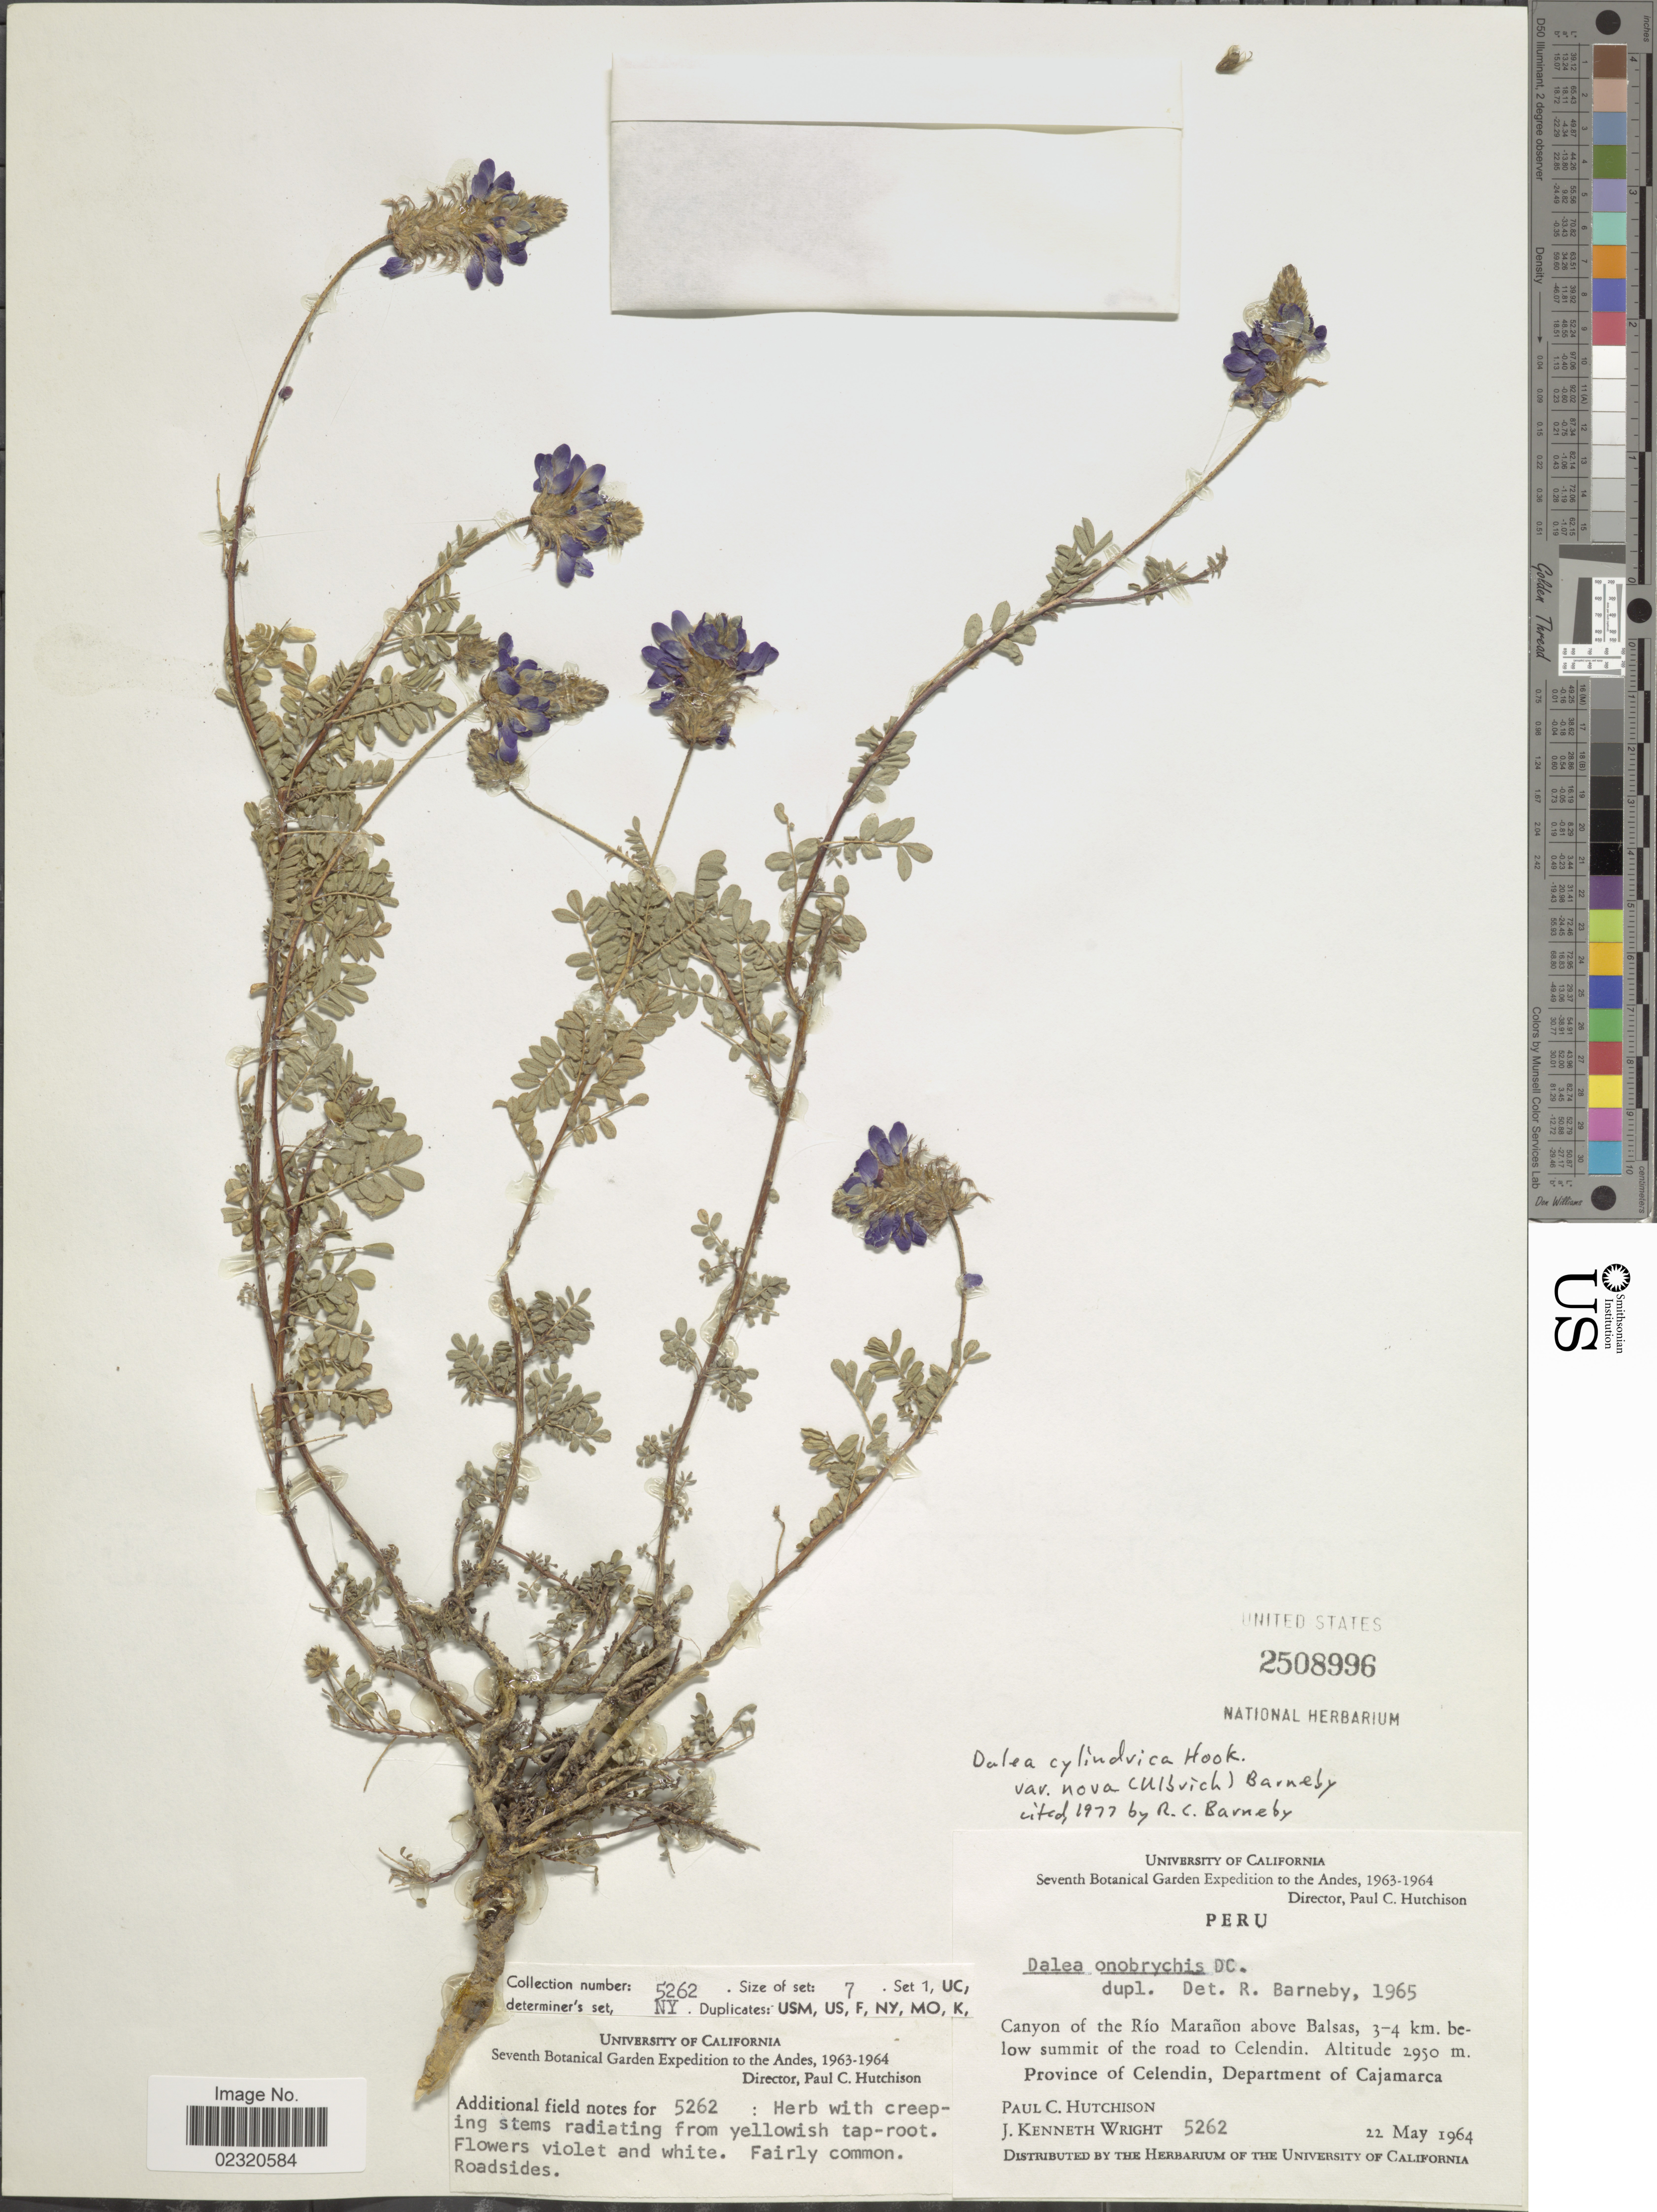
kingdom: Plantae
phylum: Tracheophyta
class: Magnoliopsida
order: Fabales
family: Fabaceae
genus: Dalea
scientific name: Dalea cylindrica var. nova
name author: (Ulbr.) Barneby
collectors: P. C. Hutchison & J. K. Wright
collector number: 5262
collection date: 1964-05-22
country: Peru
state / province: Cajamarca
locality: Andes, Canyon of the Rio Maranon above Balsas, 3-4 km below summir of the road to Celendin, Province of Celendin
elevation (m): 2950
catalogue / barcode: US 2508996